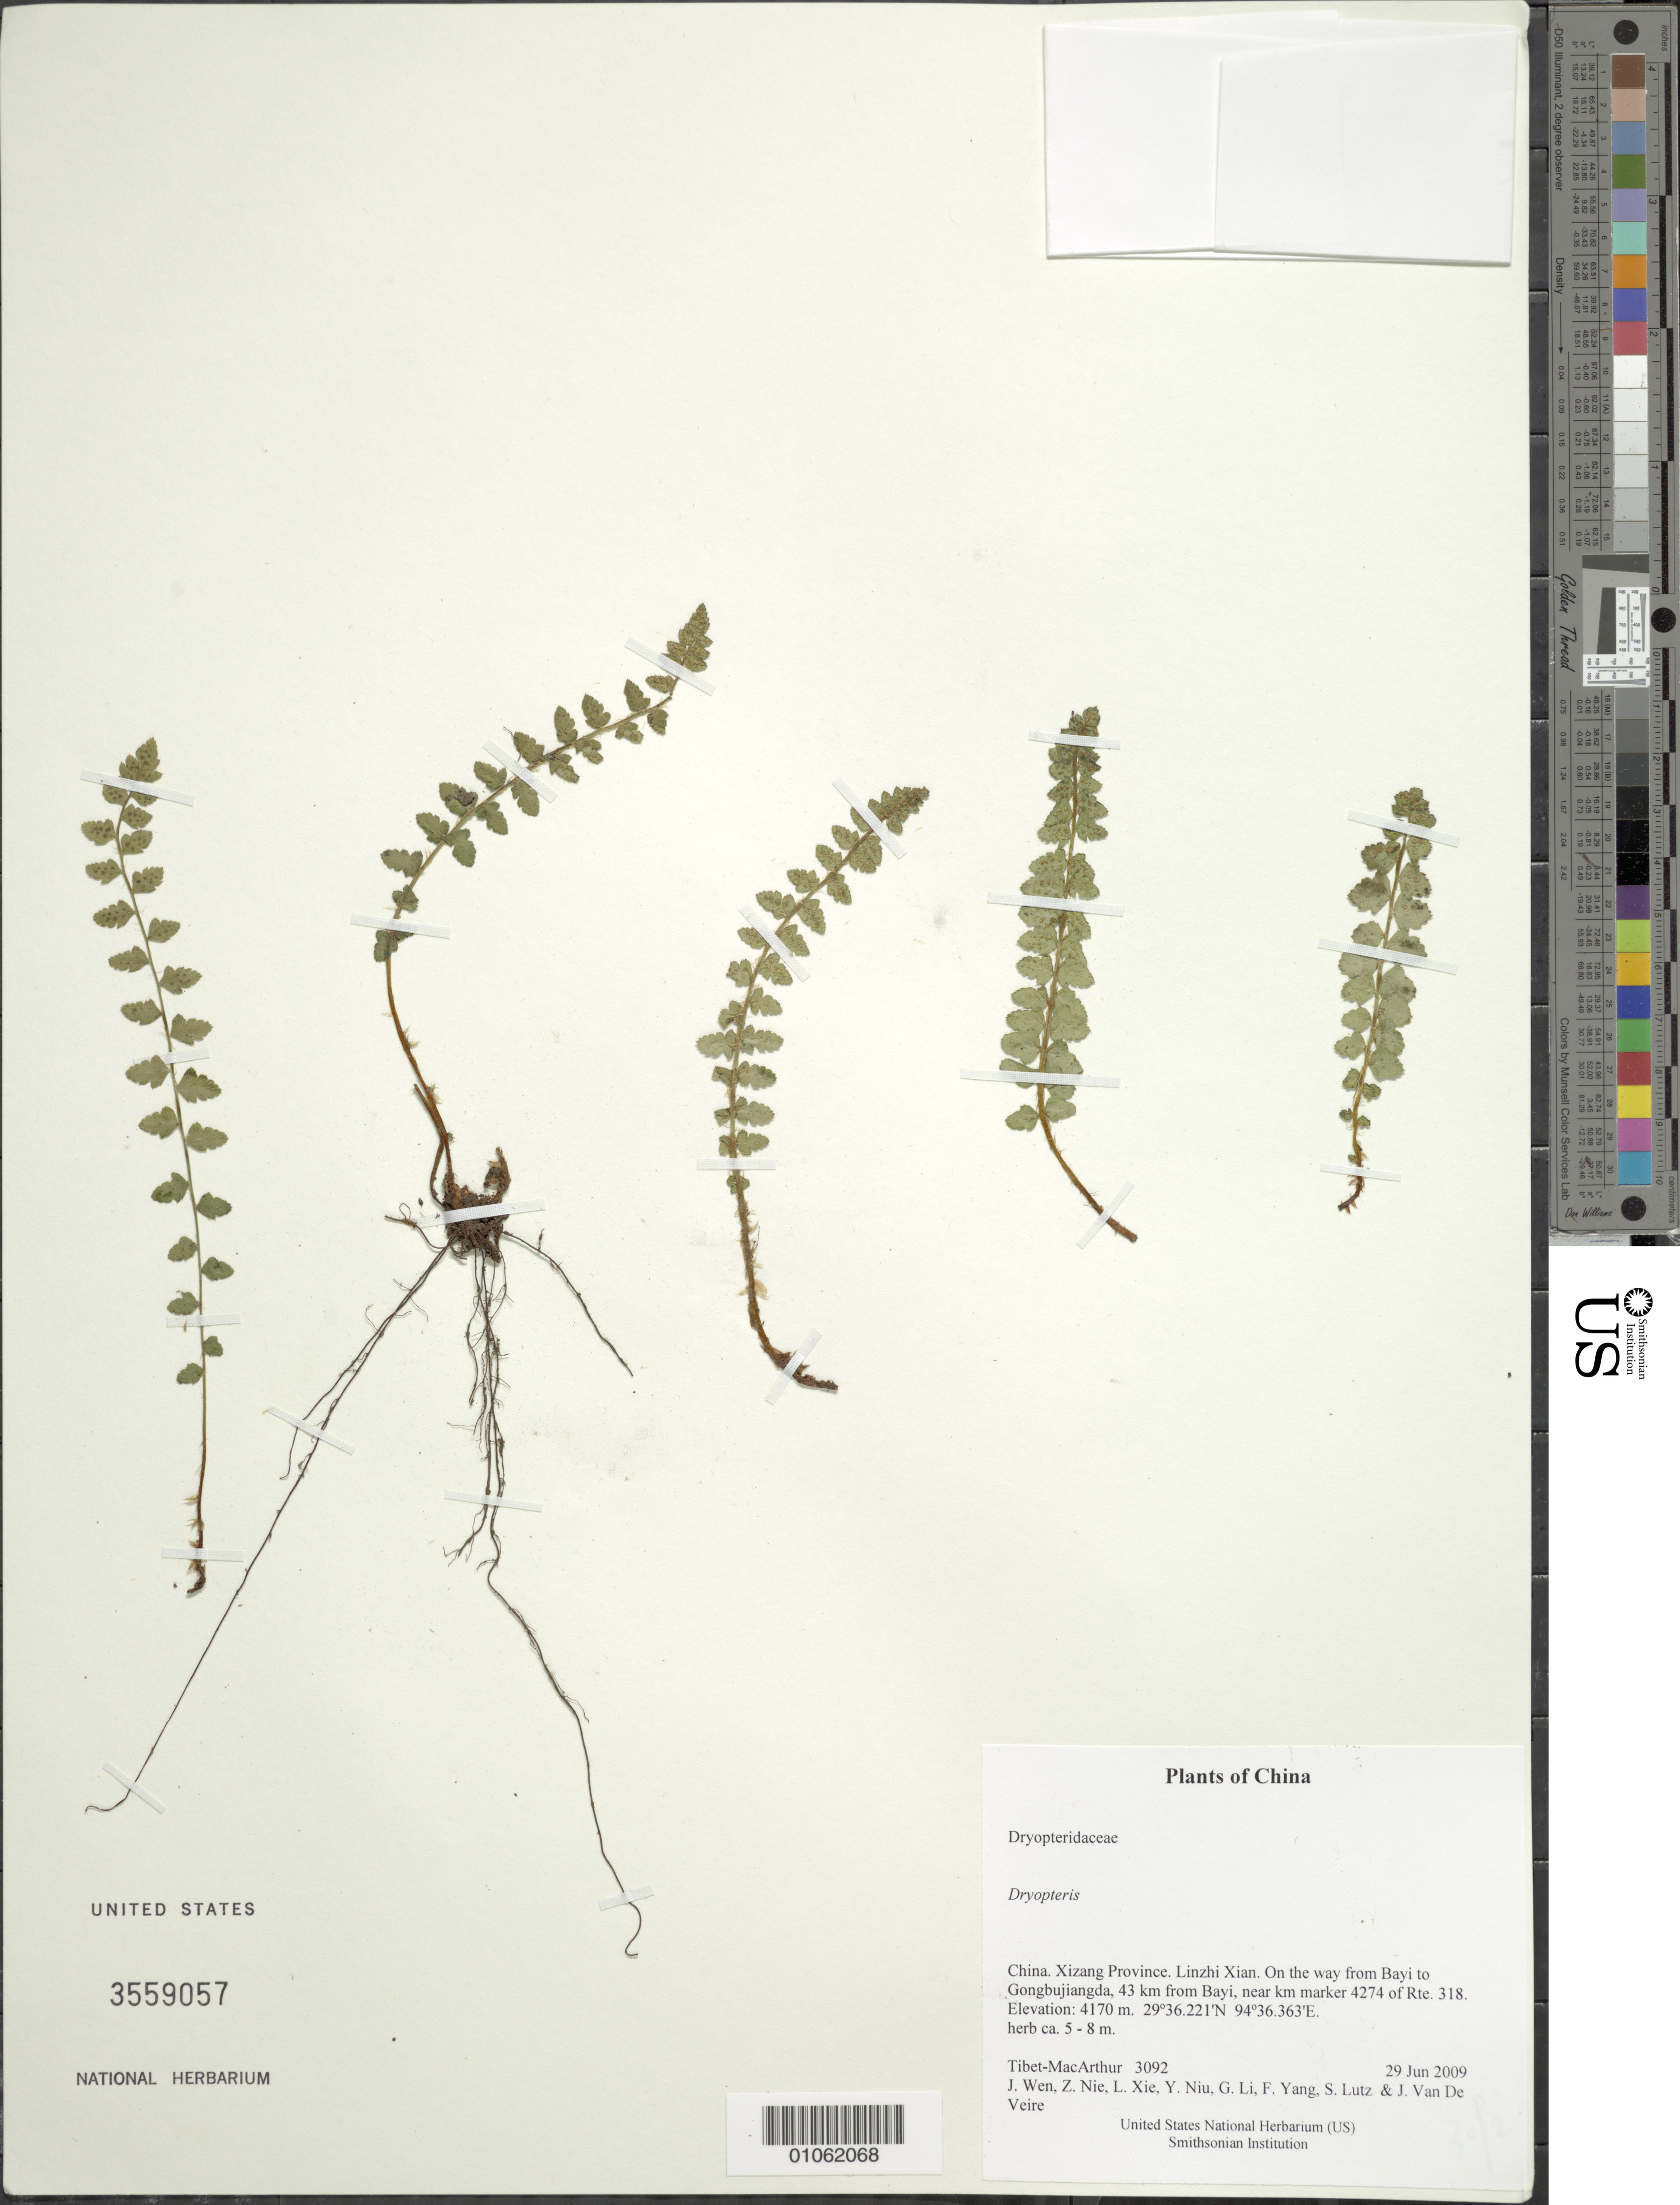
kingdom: Plantae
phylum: Tracheophyta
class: Polypodiopsida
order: Polypodiales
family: Dryopteridaceae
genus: Dryopteris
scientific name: Dryopteris sp.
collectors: Tibet-MacArthur, J. Wen, Z. Nie, L. Xie, Y. Niu, G. Li, F. Yang, S. Lutz & J. Van De Veire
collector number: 3092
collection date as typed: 29 Jun 2009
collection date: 2009-06-29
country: China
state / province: Xizang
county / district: Linzhi Xian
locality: On the way from Bayi to Gongbujiangda, 43 km from Bayi, near km marker 4274 of Rte. 318.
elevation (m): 4170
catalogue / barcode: US 3559057